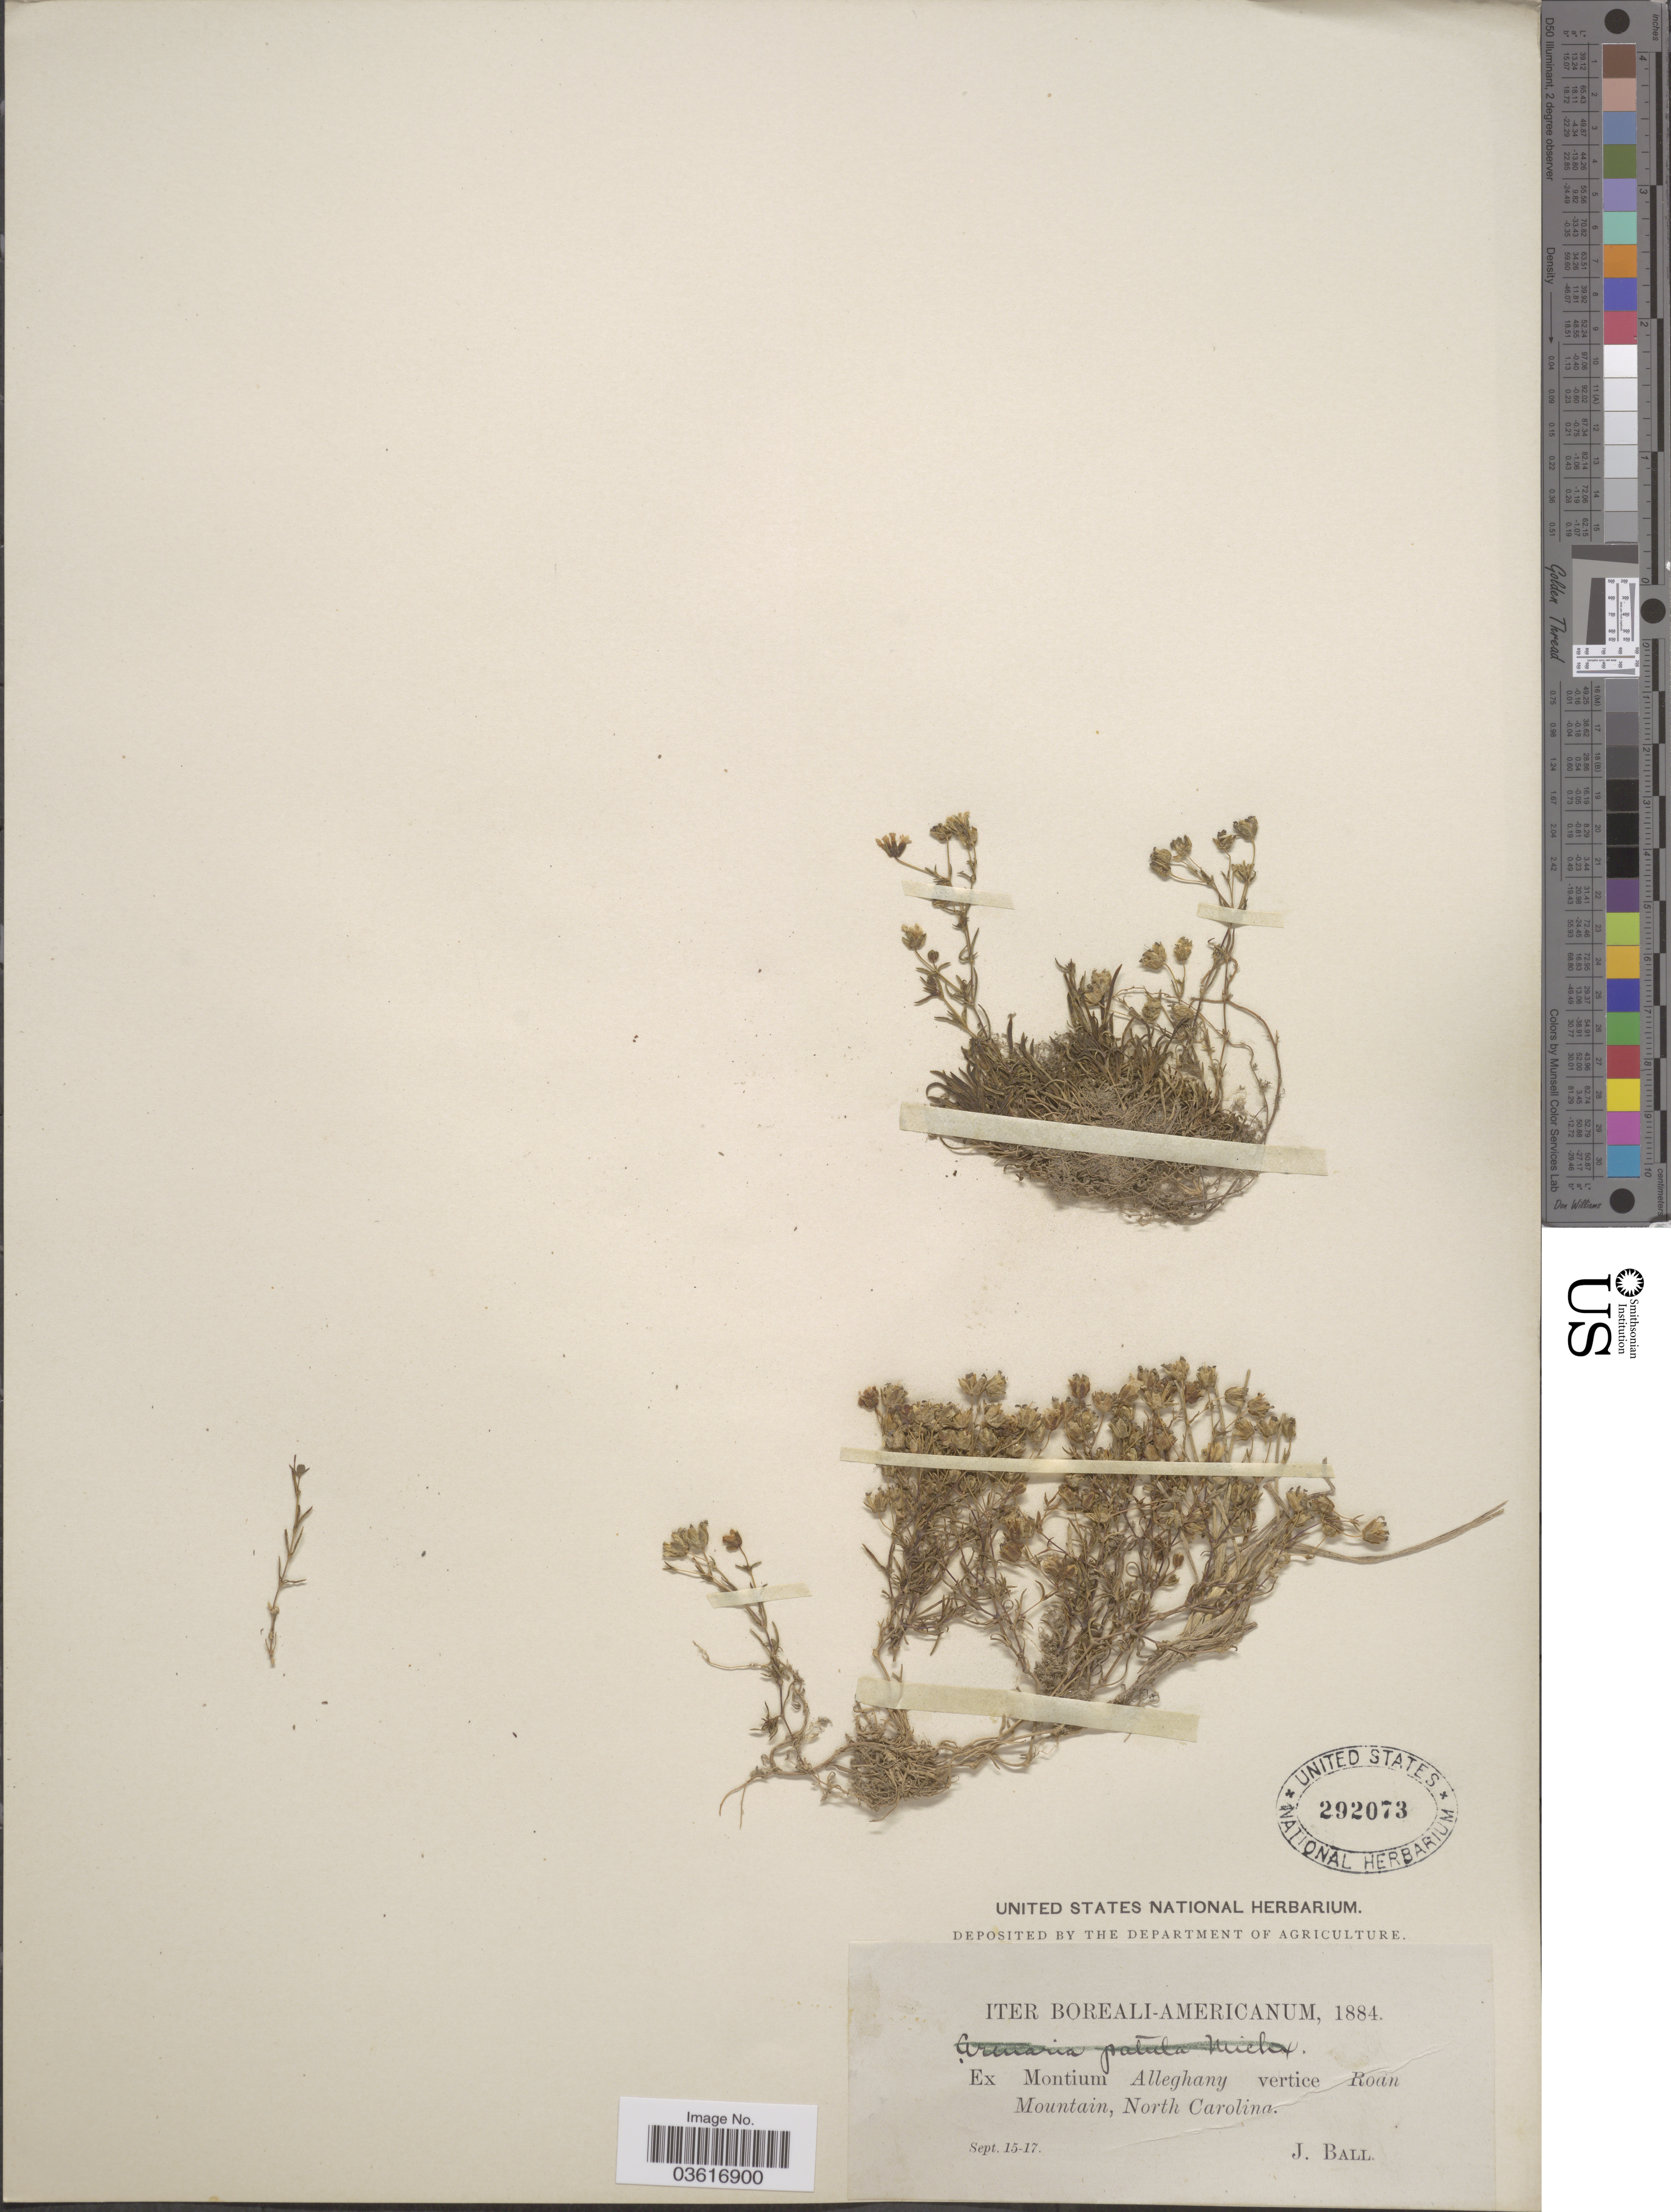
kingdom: Plantae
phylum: Tracheophyta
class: Magnoliopsida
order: Caryophyllales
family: Caryophyllaceae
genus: Minuartia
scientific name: Minuartia sp.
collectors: J. Ball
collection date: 1884-09-15/1884-09-17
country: United States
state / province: North Carolina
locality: Ex montium Alleghany vertice Roan Mountain. Boreali-Americanum.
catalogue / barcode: US 292073